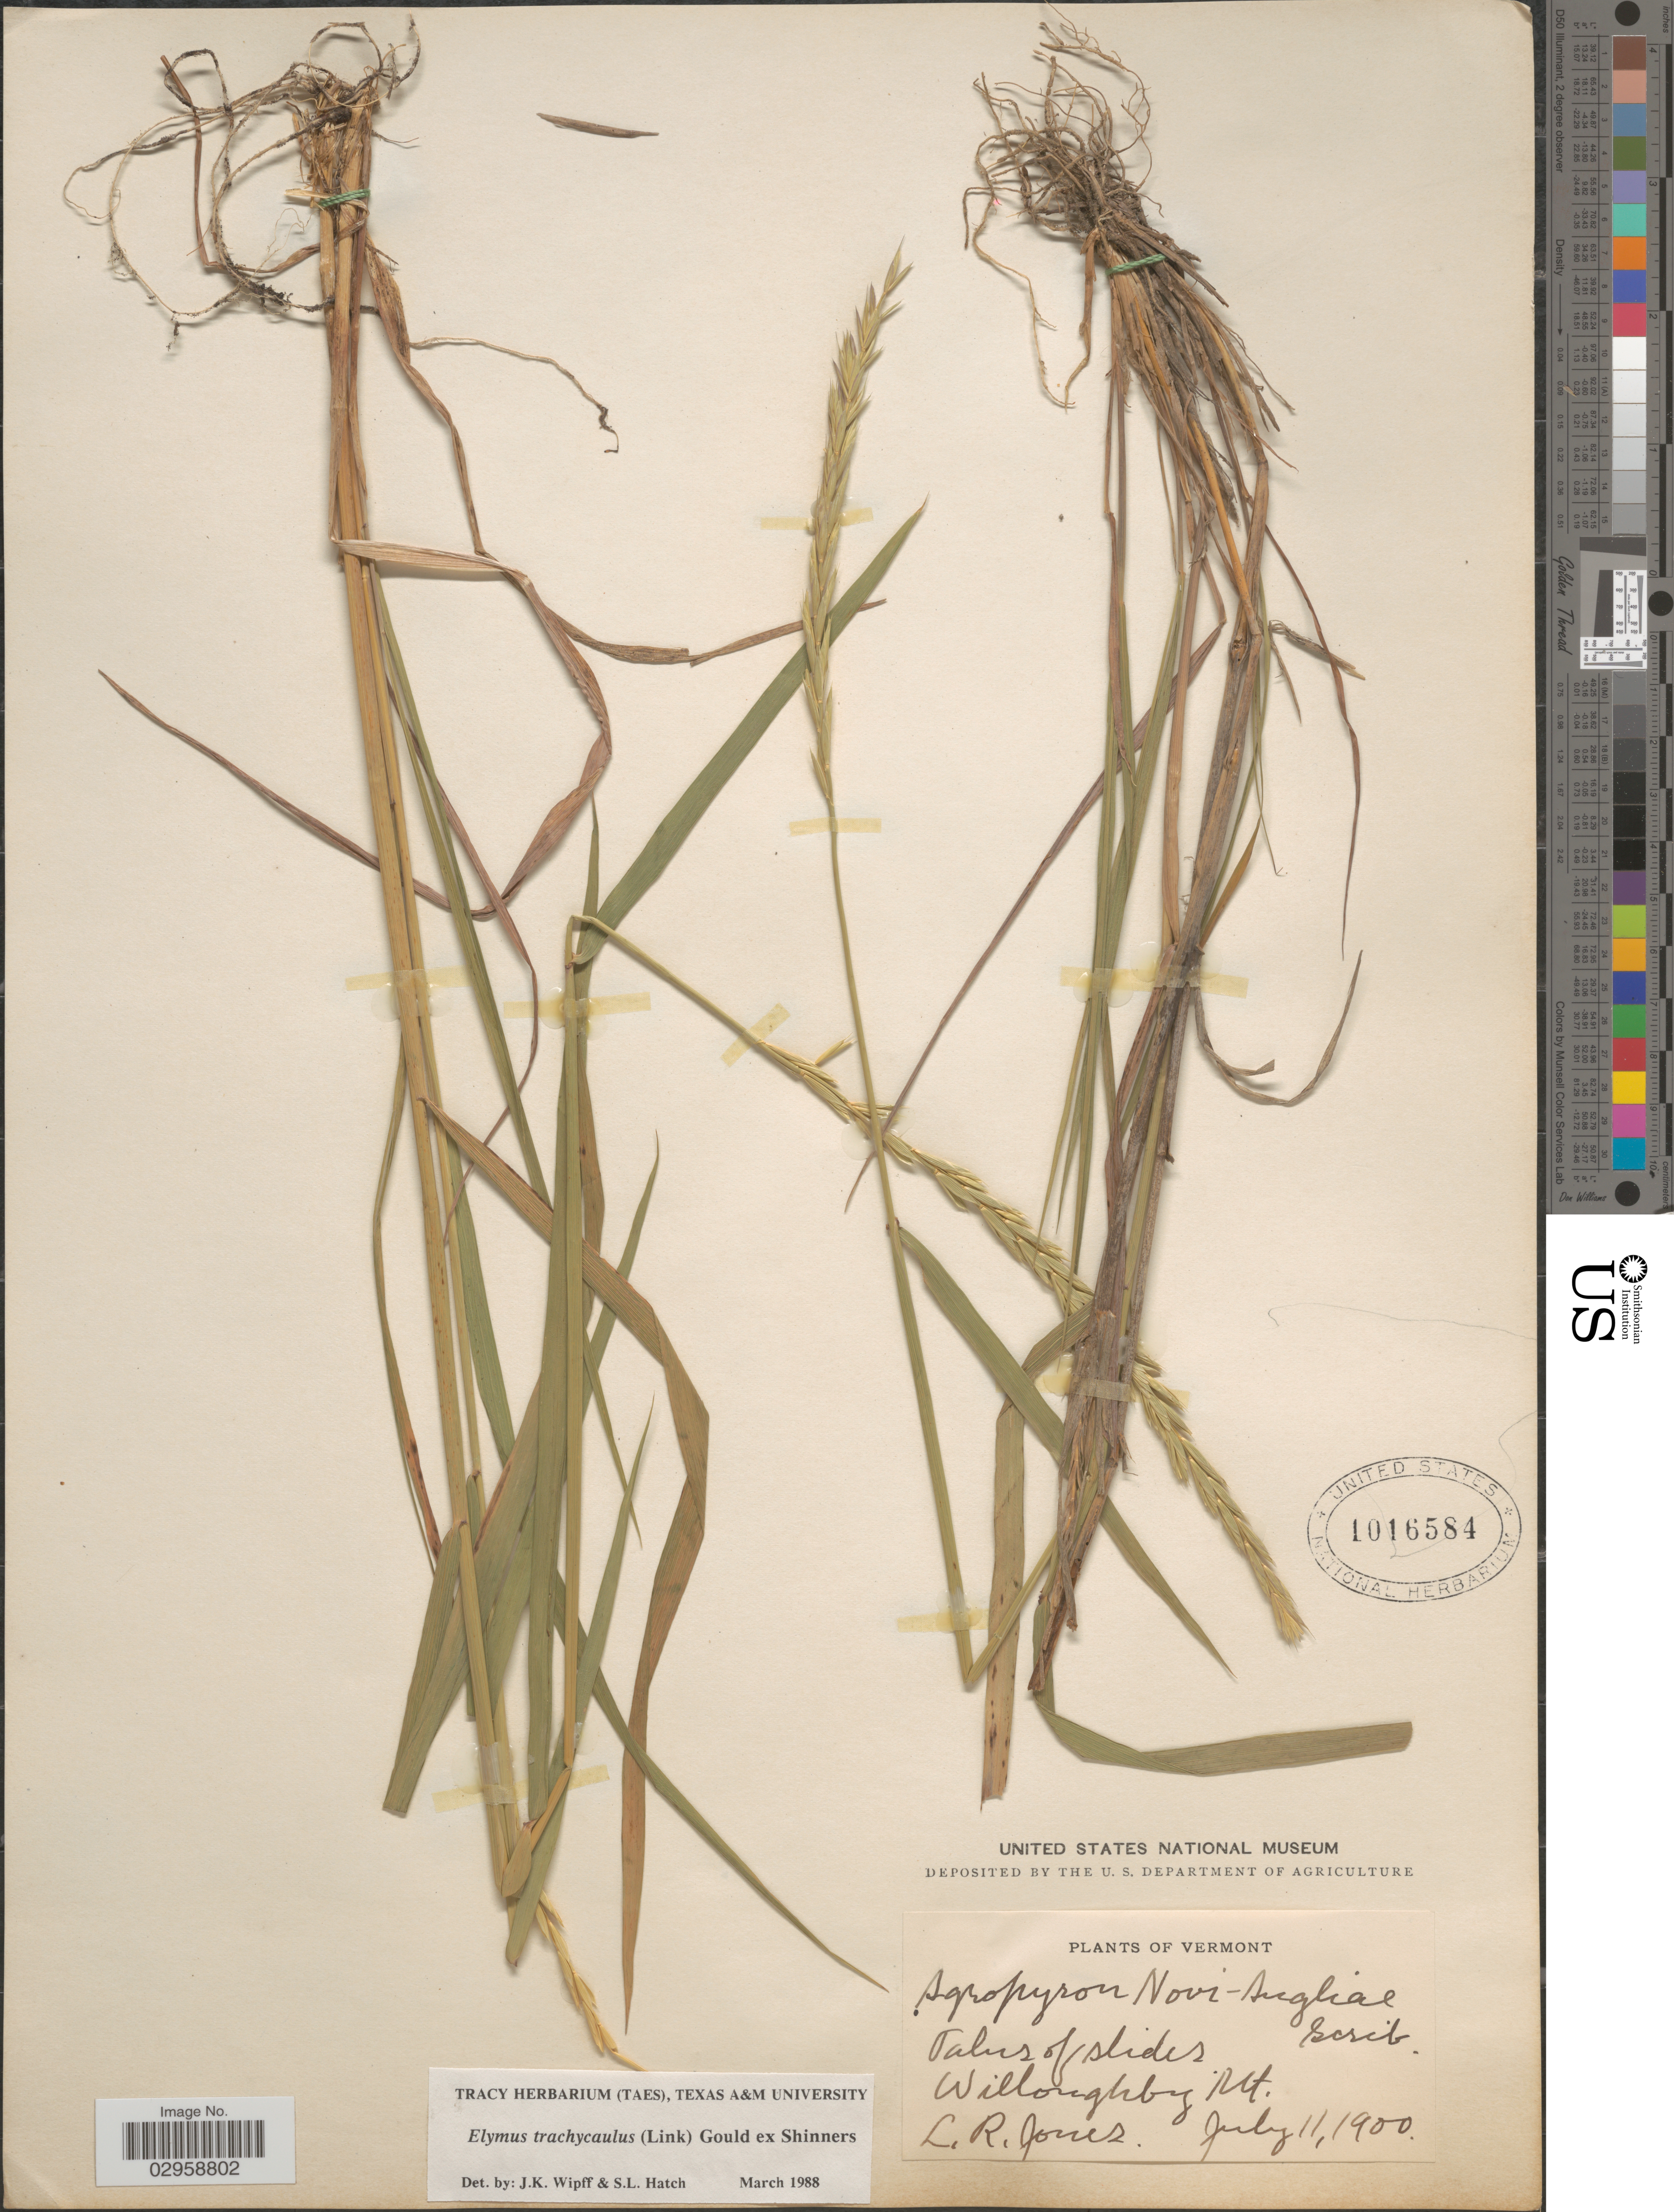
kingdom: Plantae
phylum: Tracheophyta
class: Liliopsida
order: Poales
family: Poaceae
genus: Elymus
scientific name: Elymus trachycaulus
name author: (Link) Gould ex Shinners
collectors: L. R. Jones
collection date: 1900-07-11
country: United States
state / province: Vermont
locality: Willoughby Mt.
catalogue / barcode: US 1016584